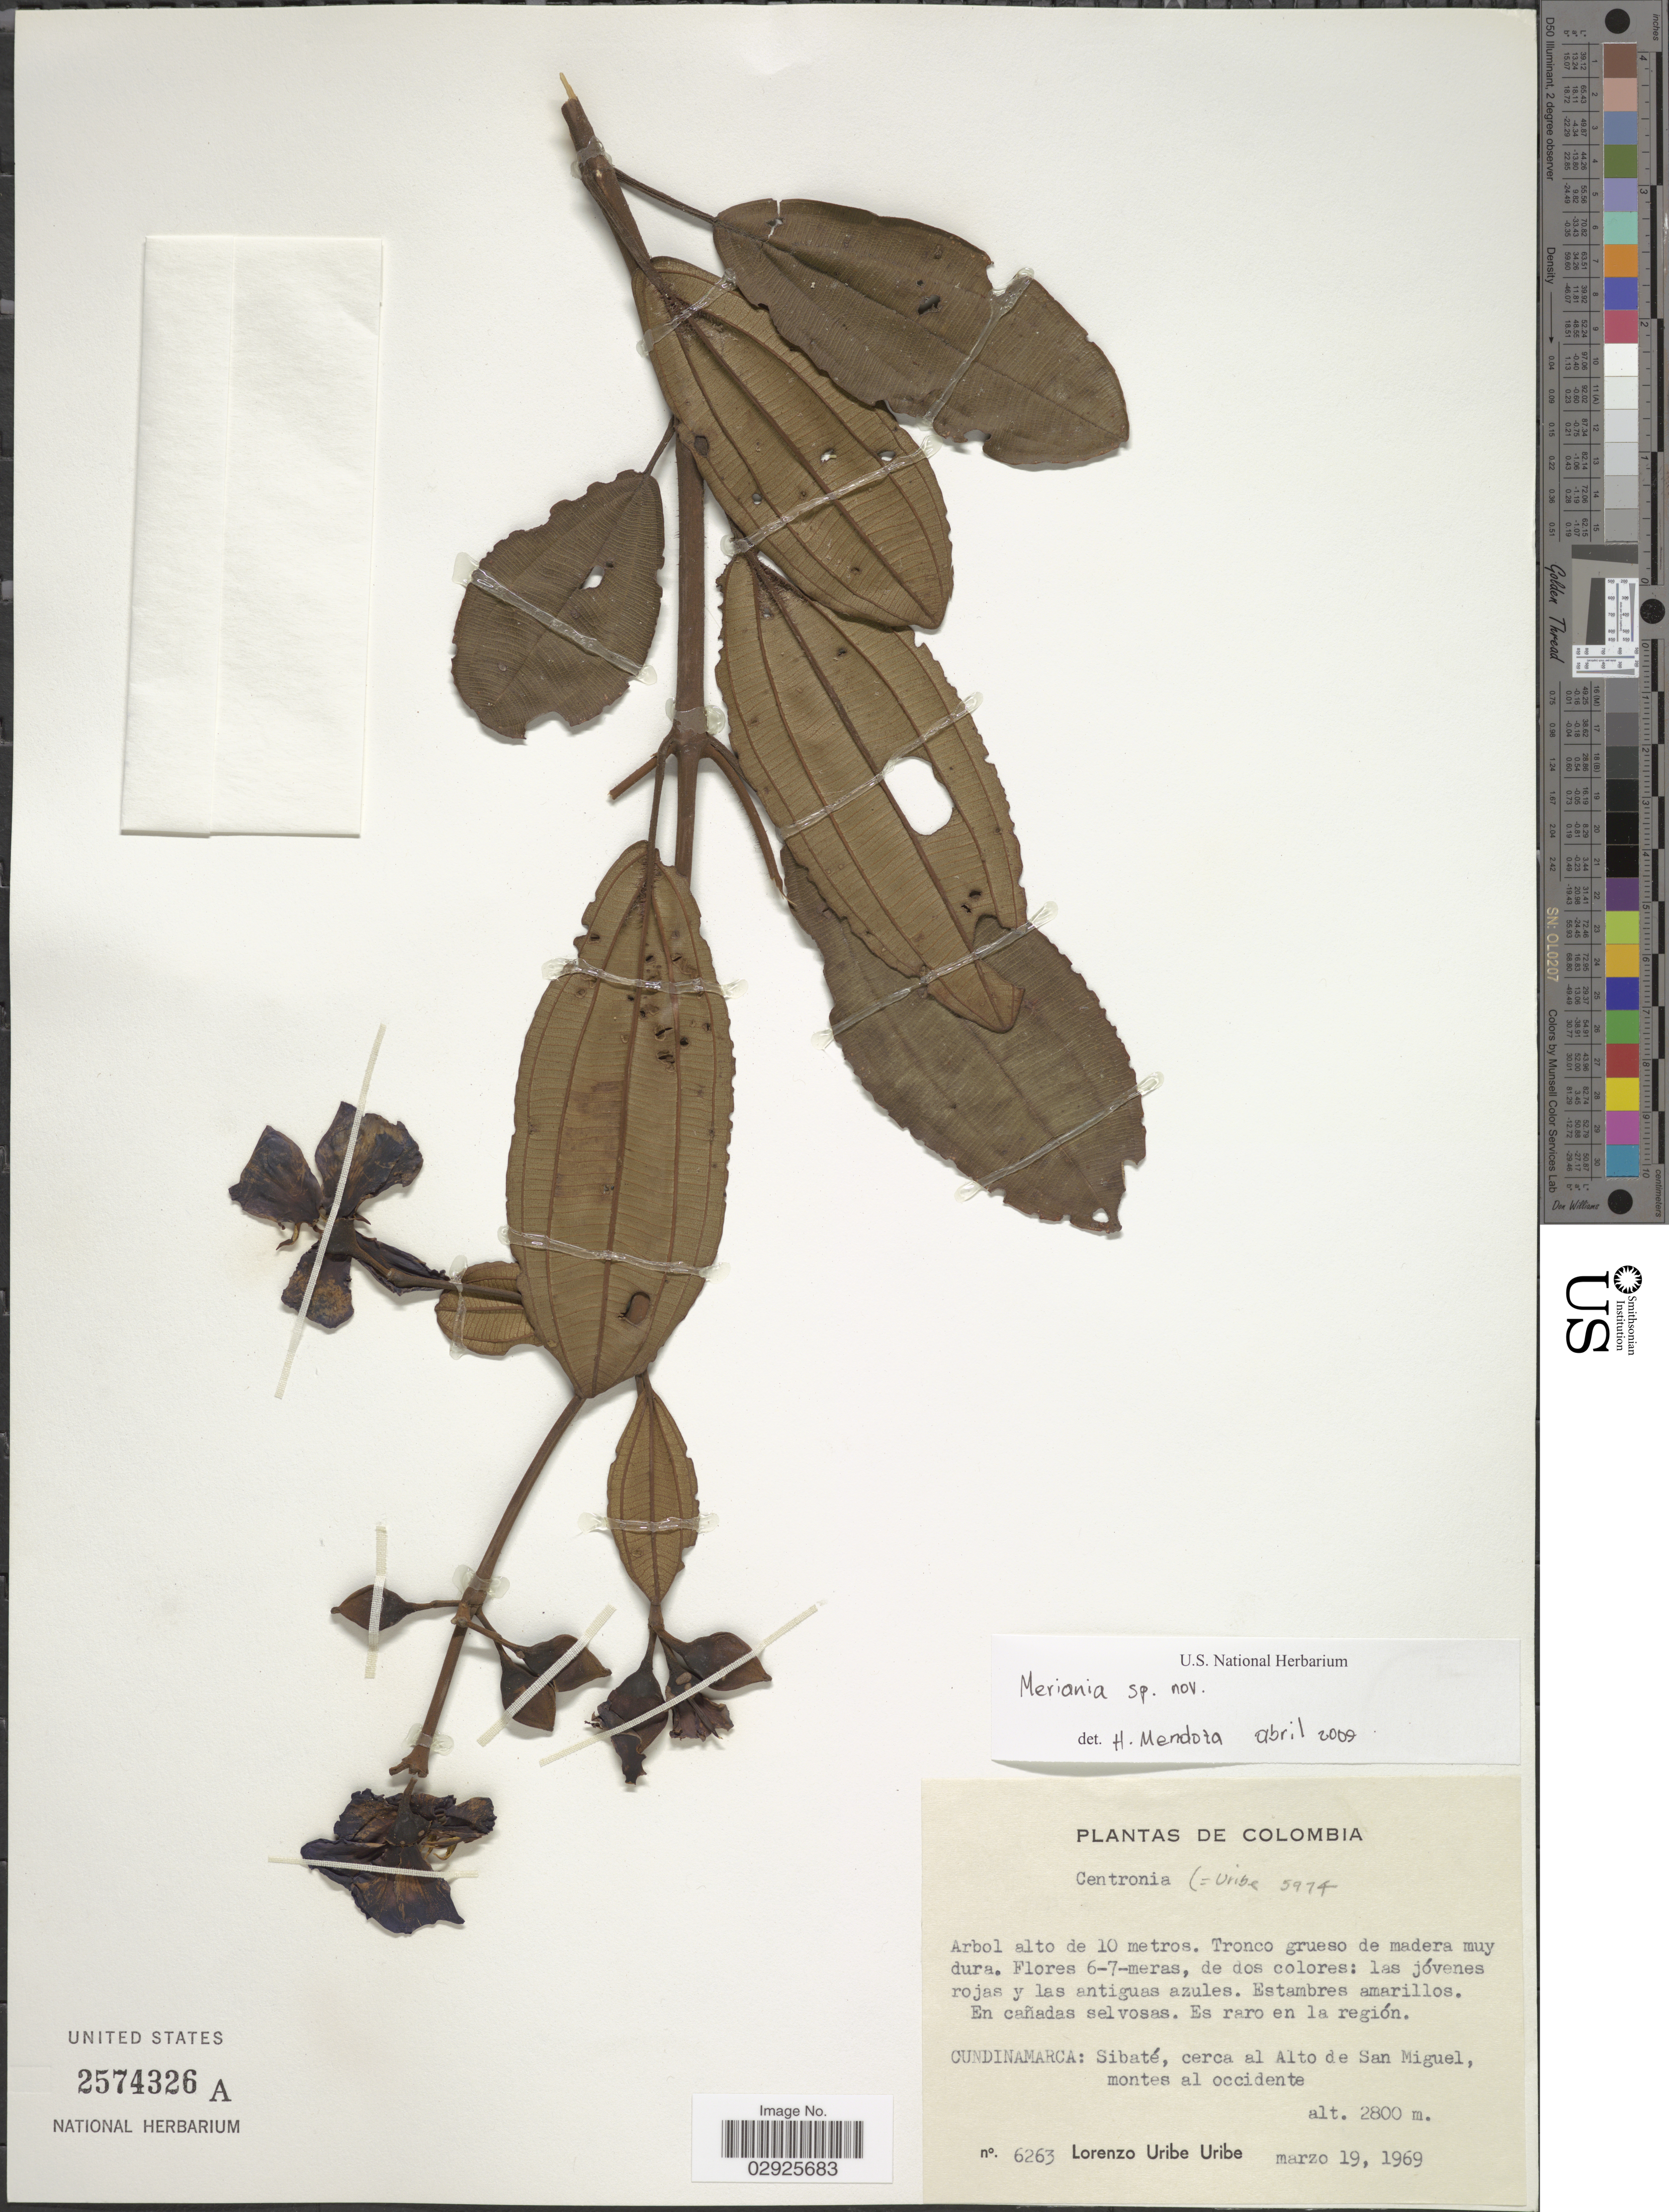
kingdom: Plantae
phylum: Tracheophyta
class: Magnoliopsida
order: Myrtales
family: Melastomataceae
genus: Meriania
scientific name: Meriania aguaditensis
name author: H. Mend. & Fern. Alonso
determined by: Posada- Herrera, F. M.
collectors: L. Uribe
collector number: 6263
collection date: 1969-03-19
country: Colombia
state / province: Cundinamarca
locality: Sibaté, cerca al Alto de San Miguel, montes al occidente.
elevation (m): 2800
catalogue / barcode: US 2574326A